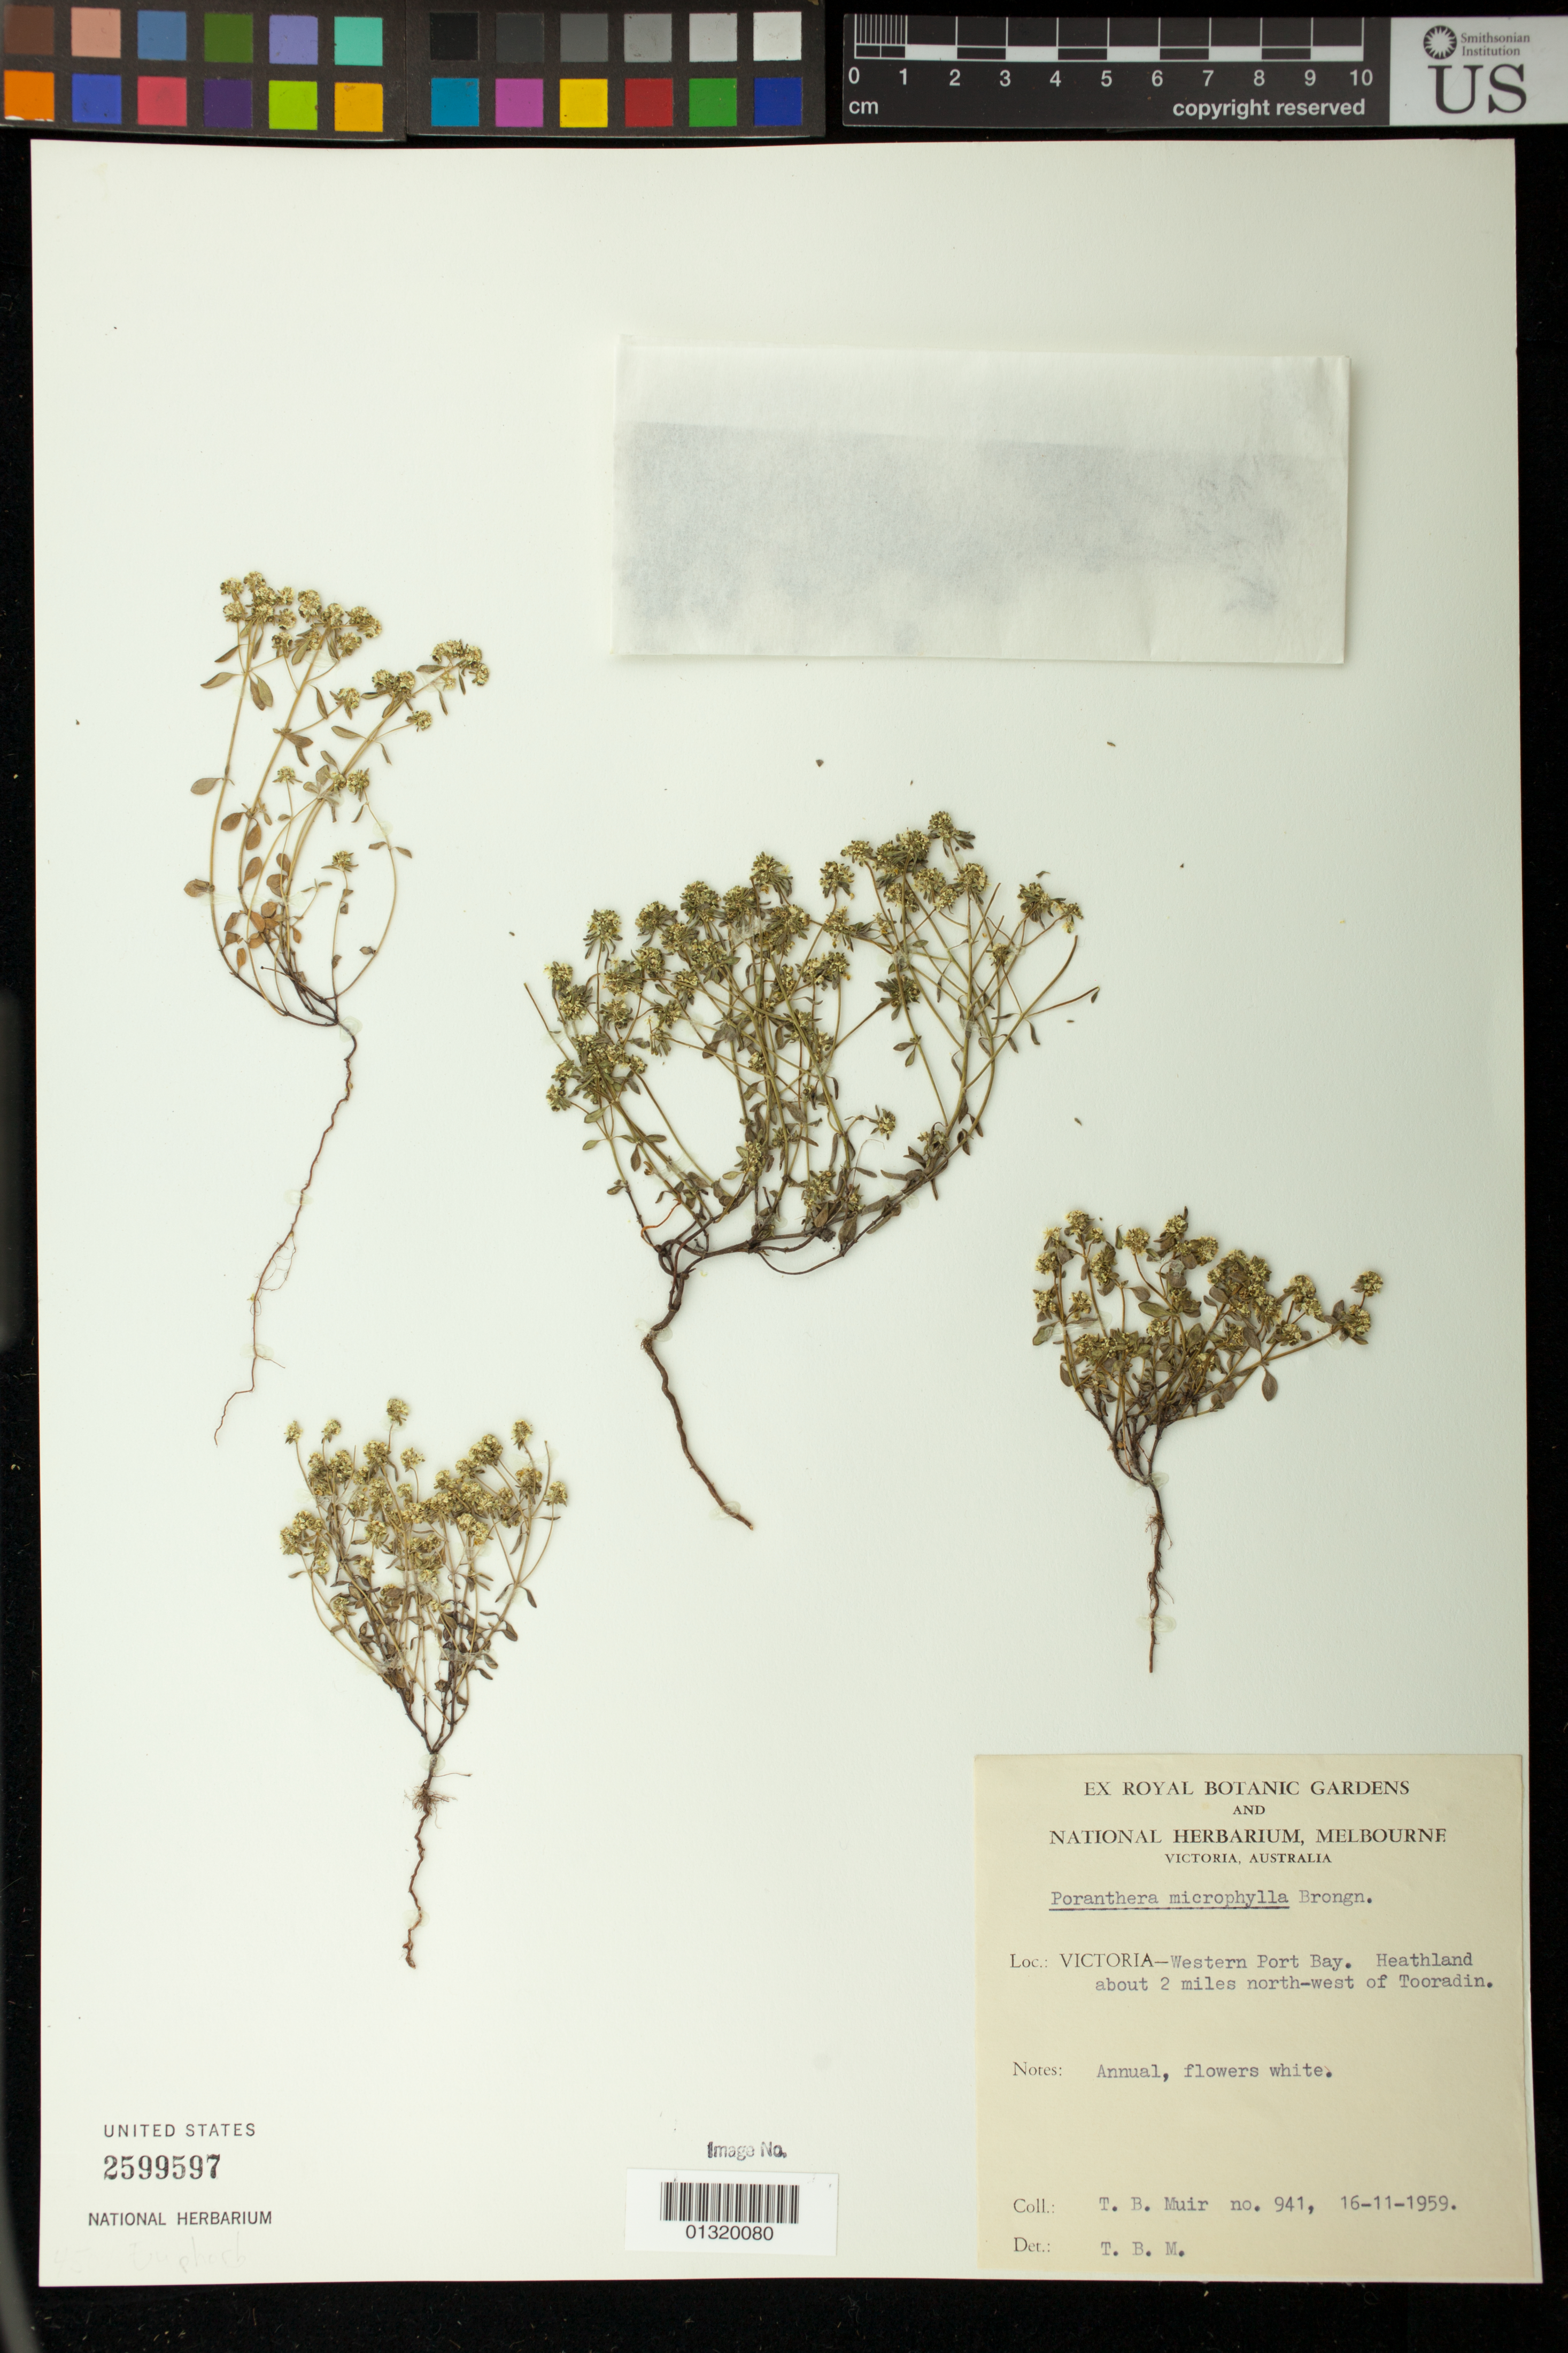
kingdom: Plantae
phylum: Tracheophyta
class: Magnoliopsida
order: Malpighiales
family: Phyllanthaceae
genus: Poranthera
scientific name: Poranthera microphylla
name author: Brongn.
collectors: T. Muir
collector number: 941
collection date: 1959-11-16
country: Australia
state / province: Victoria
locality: Western Port Bay. Heathland about 2 miles north-west of Tooradin.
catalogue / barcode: US 2599597